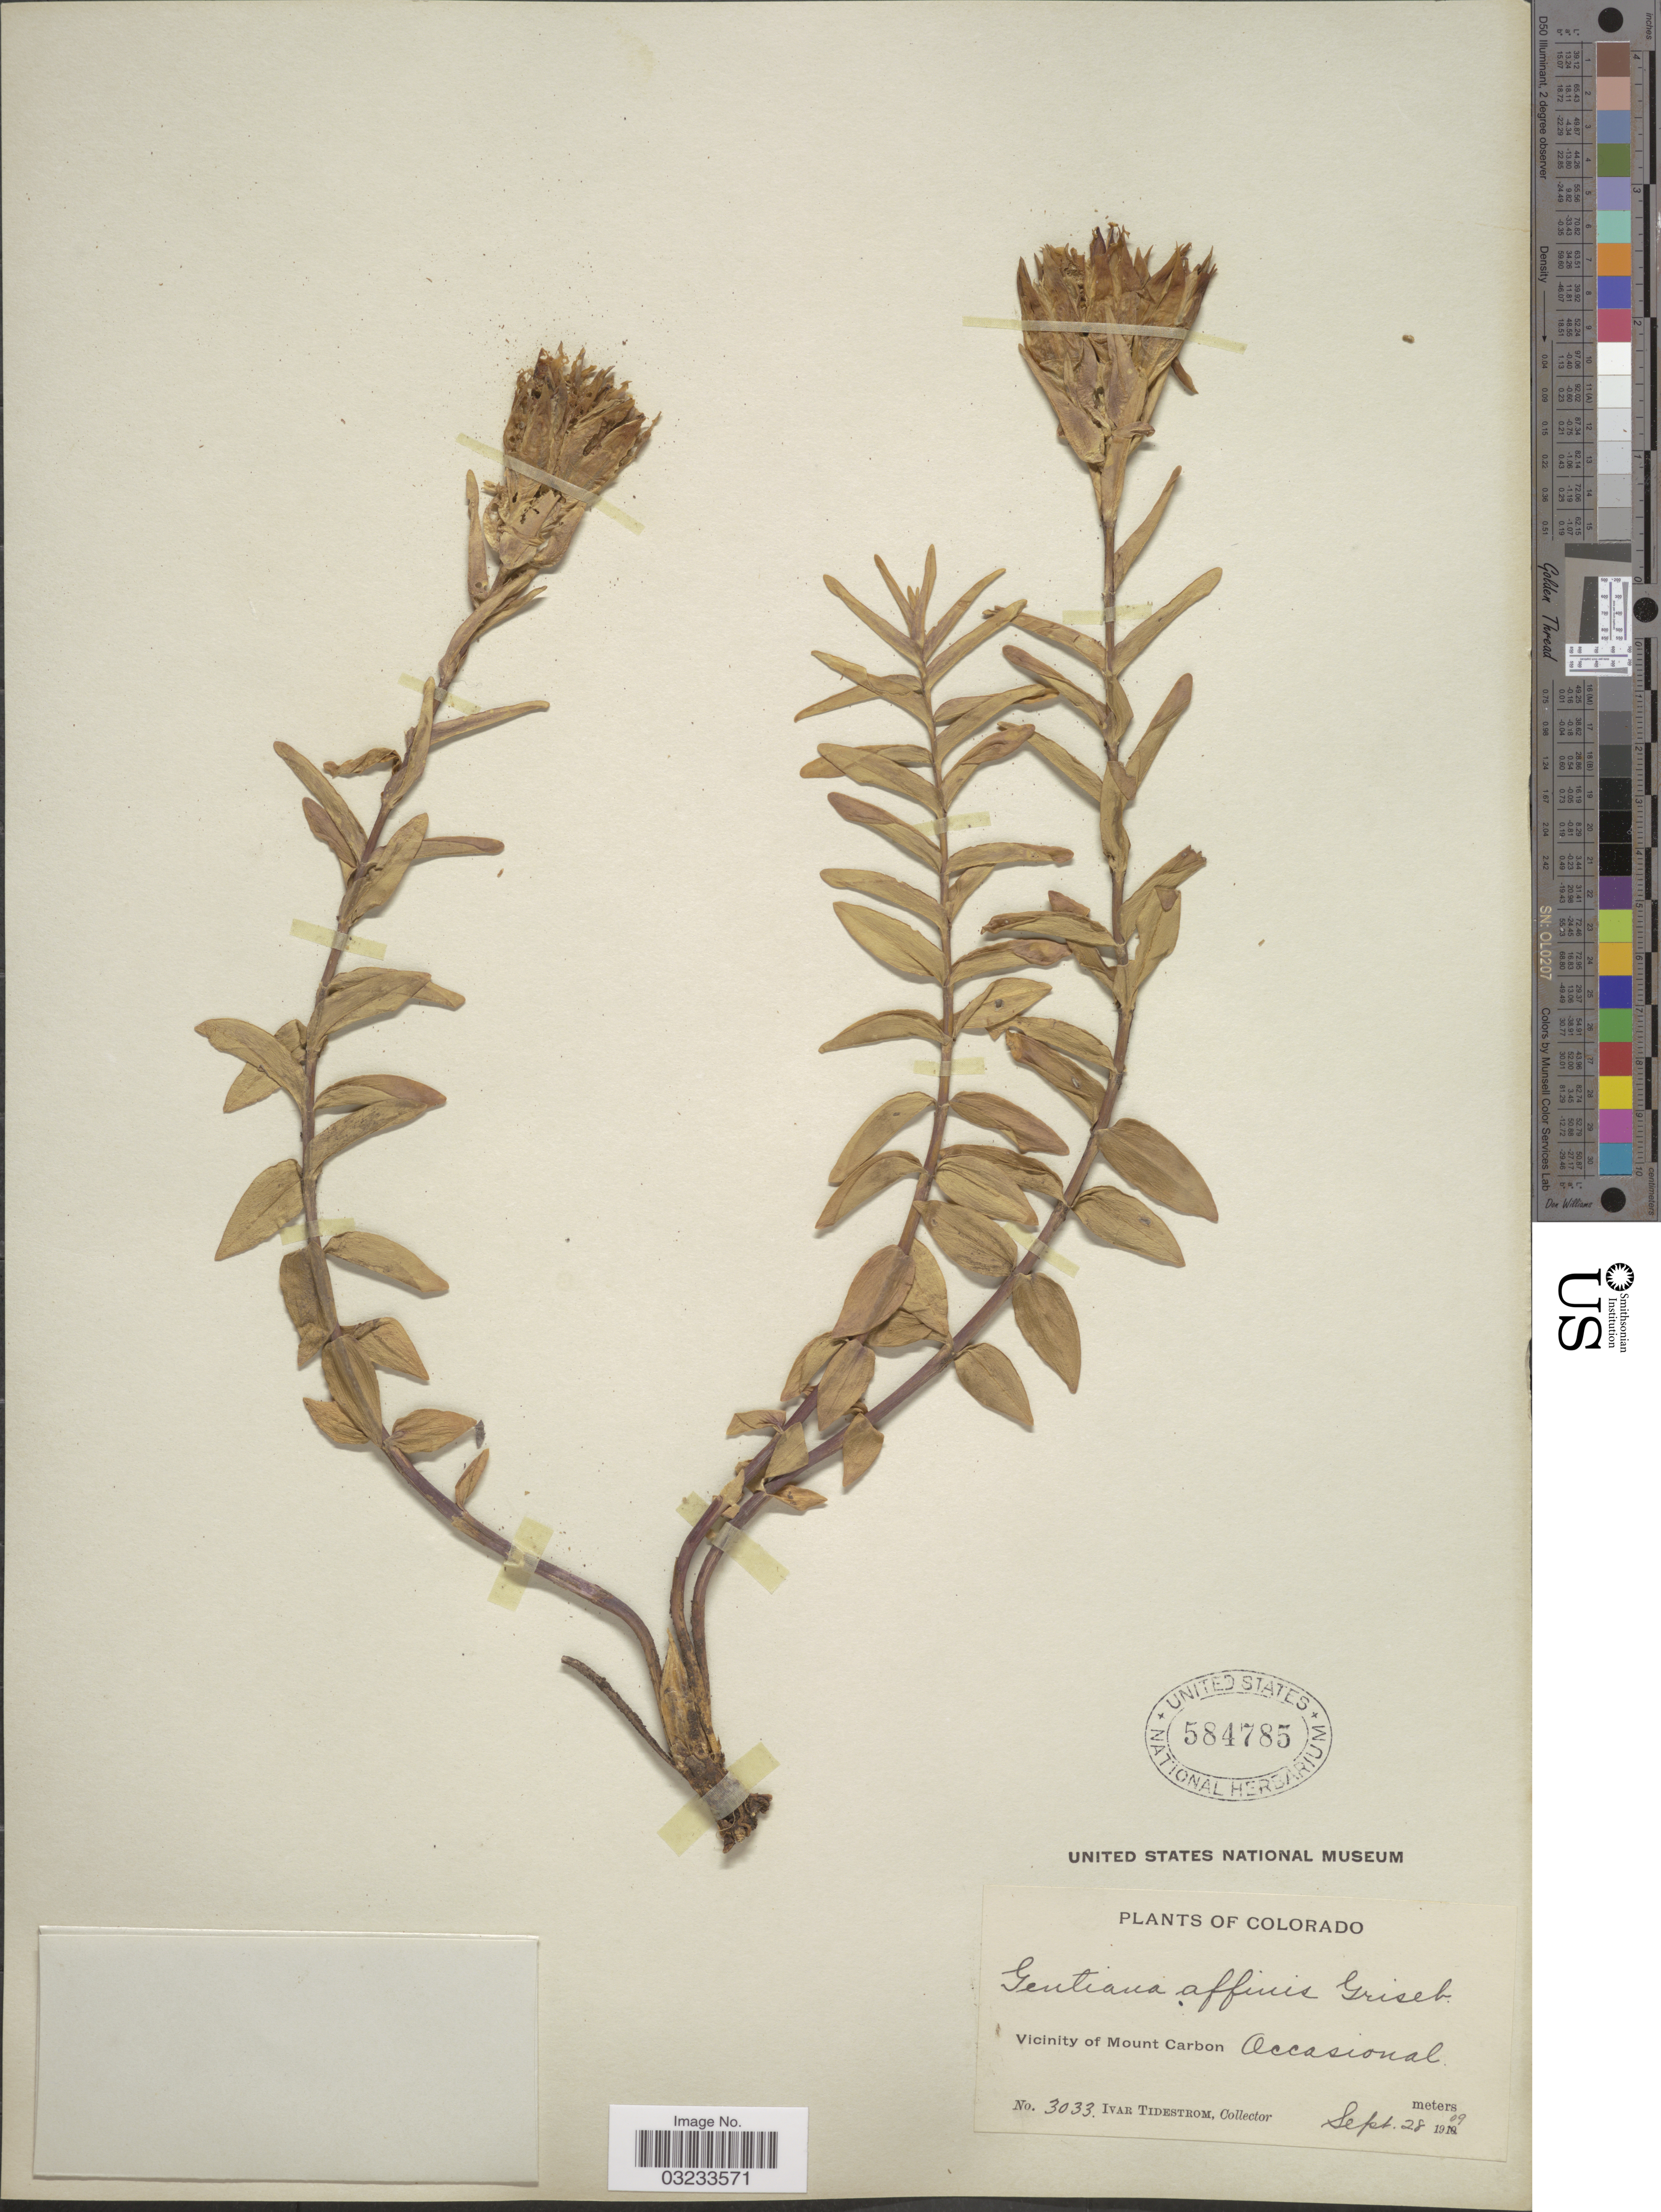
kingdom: Plantae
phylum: Tracheophyta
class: Magnoliopsida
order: Gentianales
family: Gentianaceae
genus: Gentiana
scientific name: Gentiana affinis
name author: Griseb.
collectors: I. F. Tidestrom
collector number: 3033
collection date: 1909-09-28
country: United States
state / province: Colorado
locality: Vicinity of Mount Carbon.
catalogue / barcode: US 584785